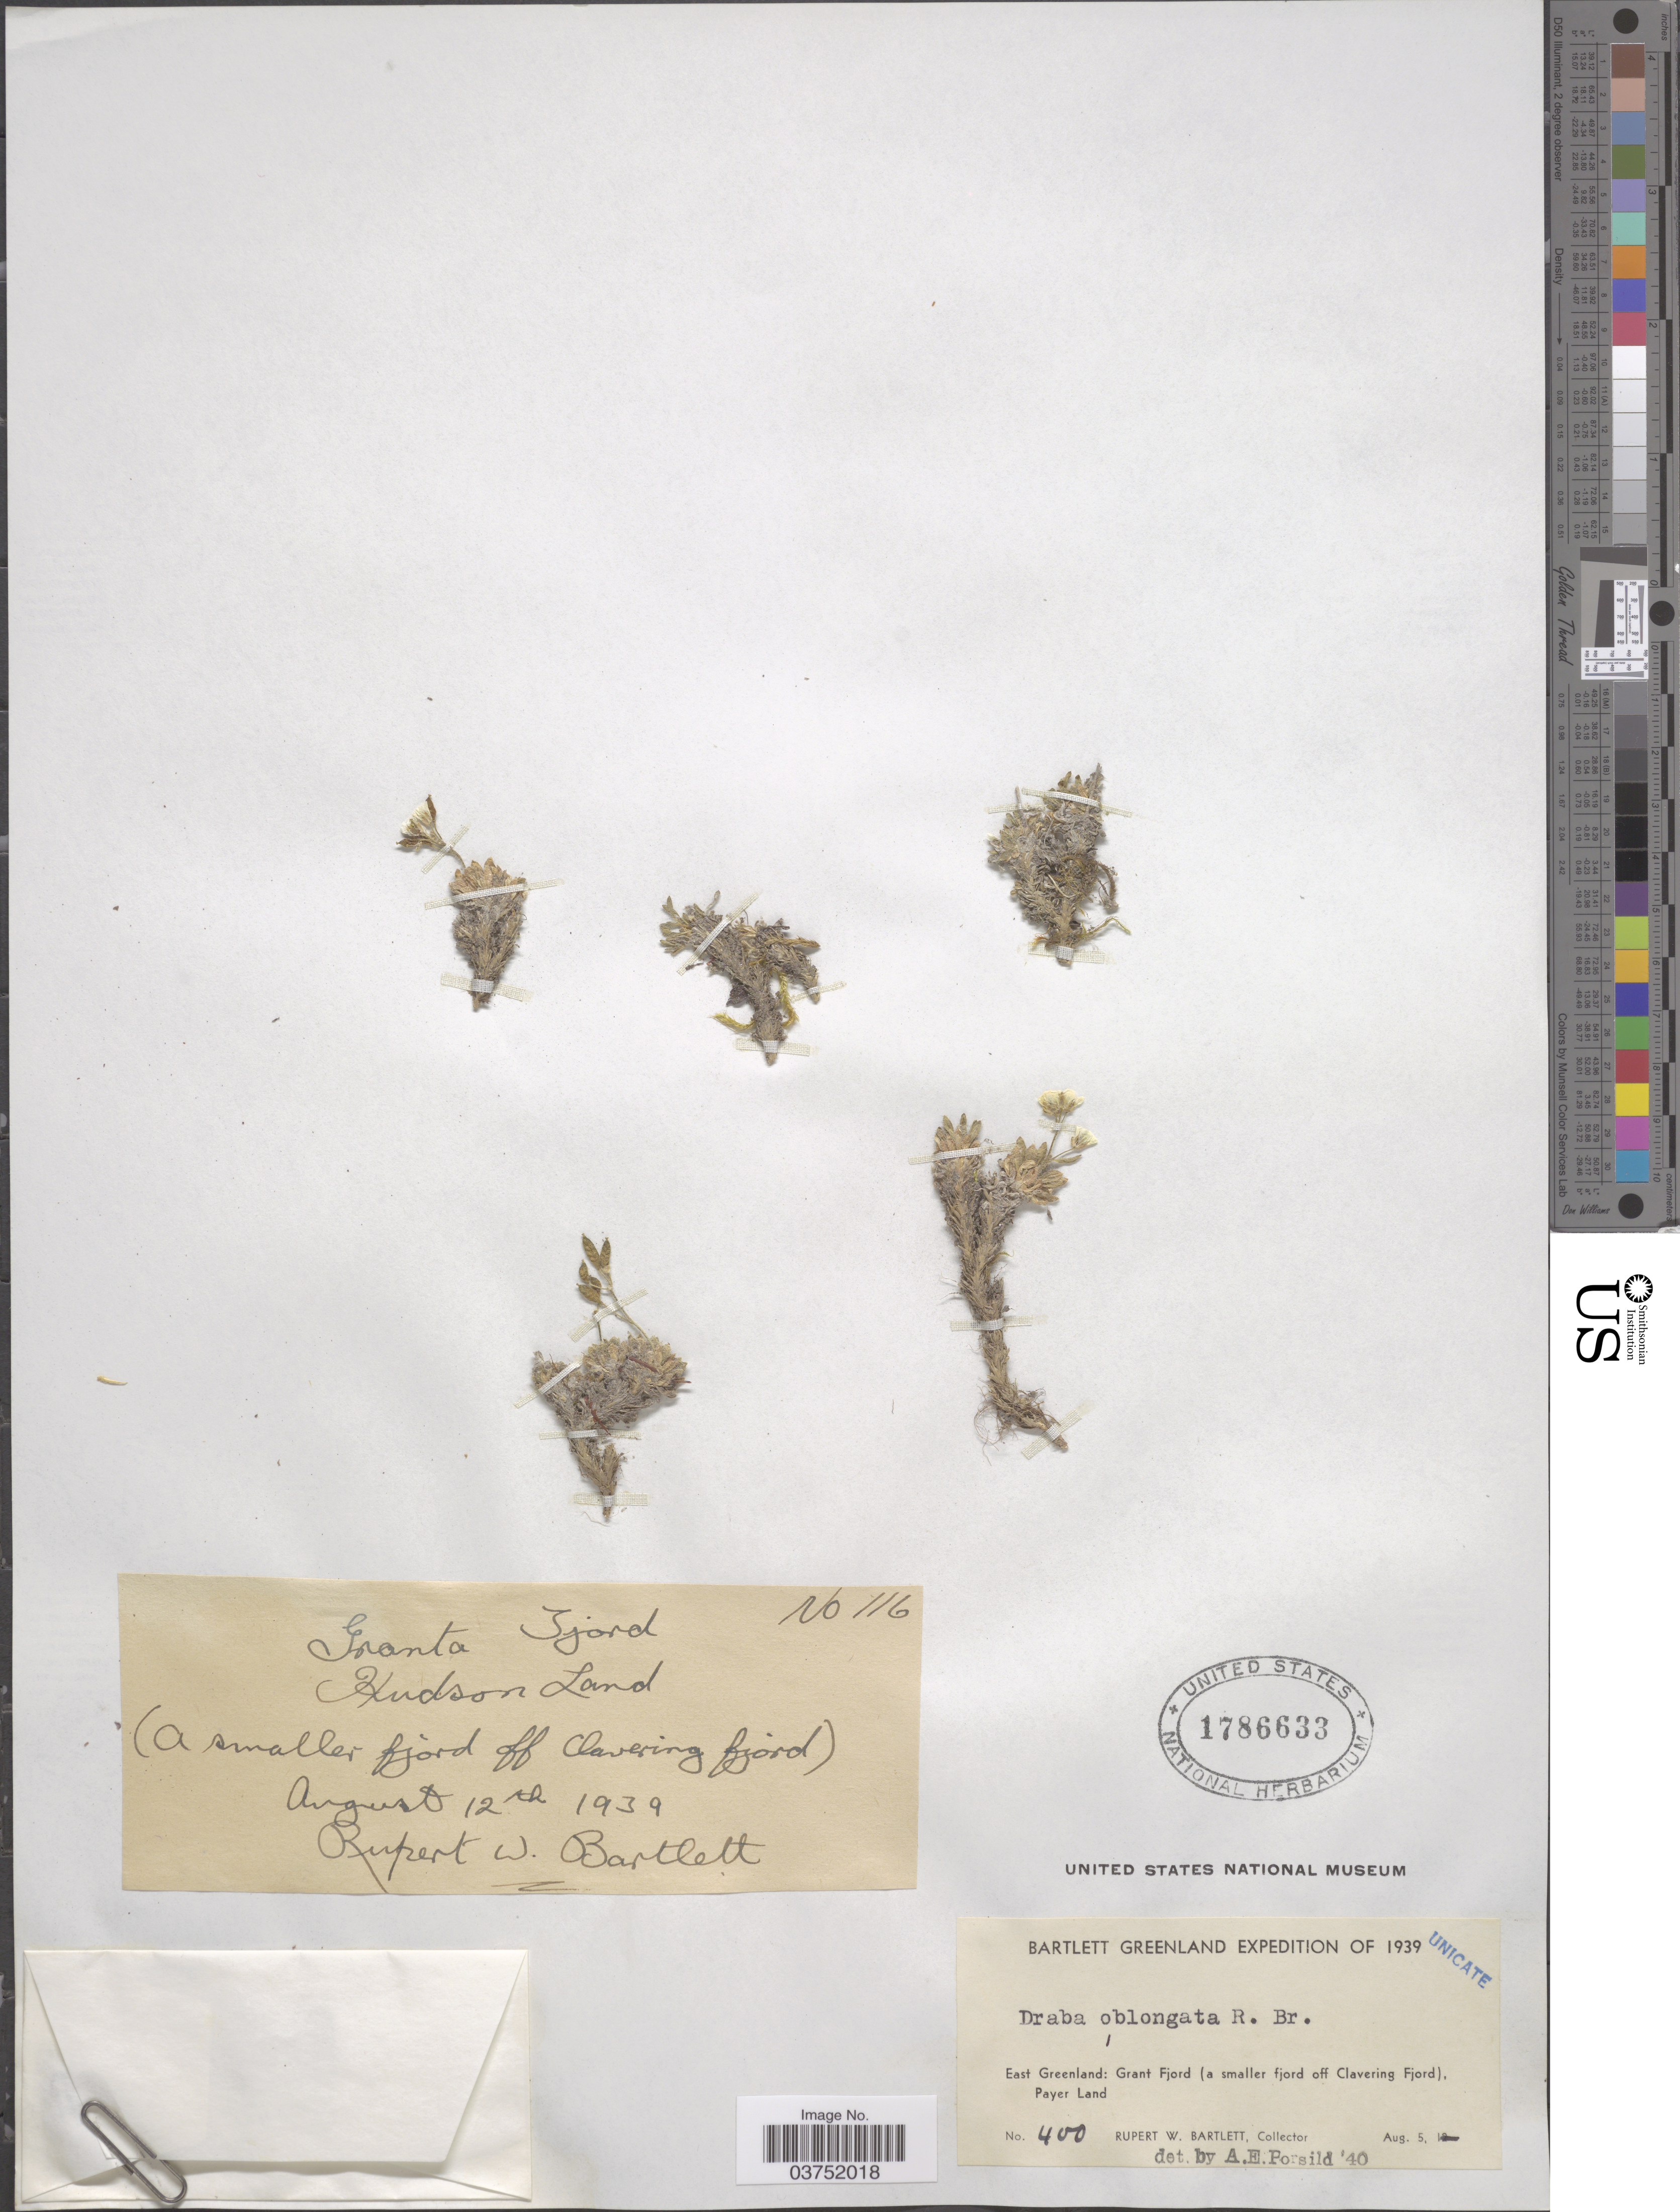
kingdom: Plantae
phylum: Tracheophyta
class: Magnoliopsida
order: Brassicales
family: Brassicaceae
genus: Draba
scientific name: Draba oblongata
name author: R. Br. ex DC.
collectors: R. W. Bartlett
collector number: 400/116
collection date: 1939-08-05/1939-08-12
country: Greenland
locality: East Greenland: Grant Fjord ( a smaller fjord off Clavering Fjord), Payer Land. Granta Fjord. Hudson Land.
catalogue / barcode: US 1786633